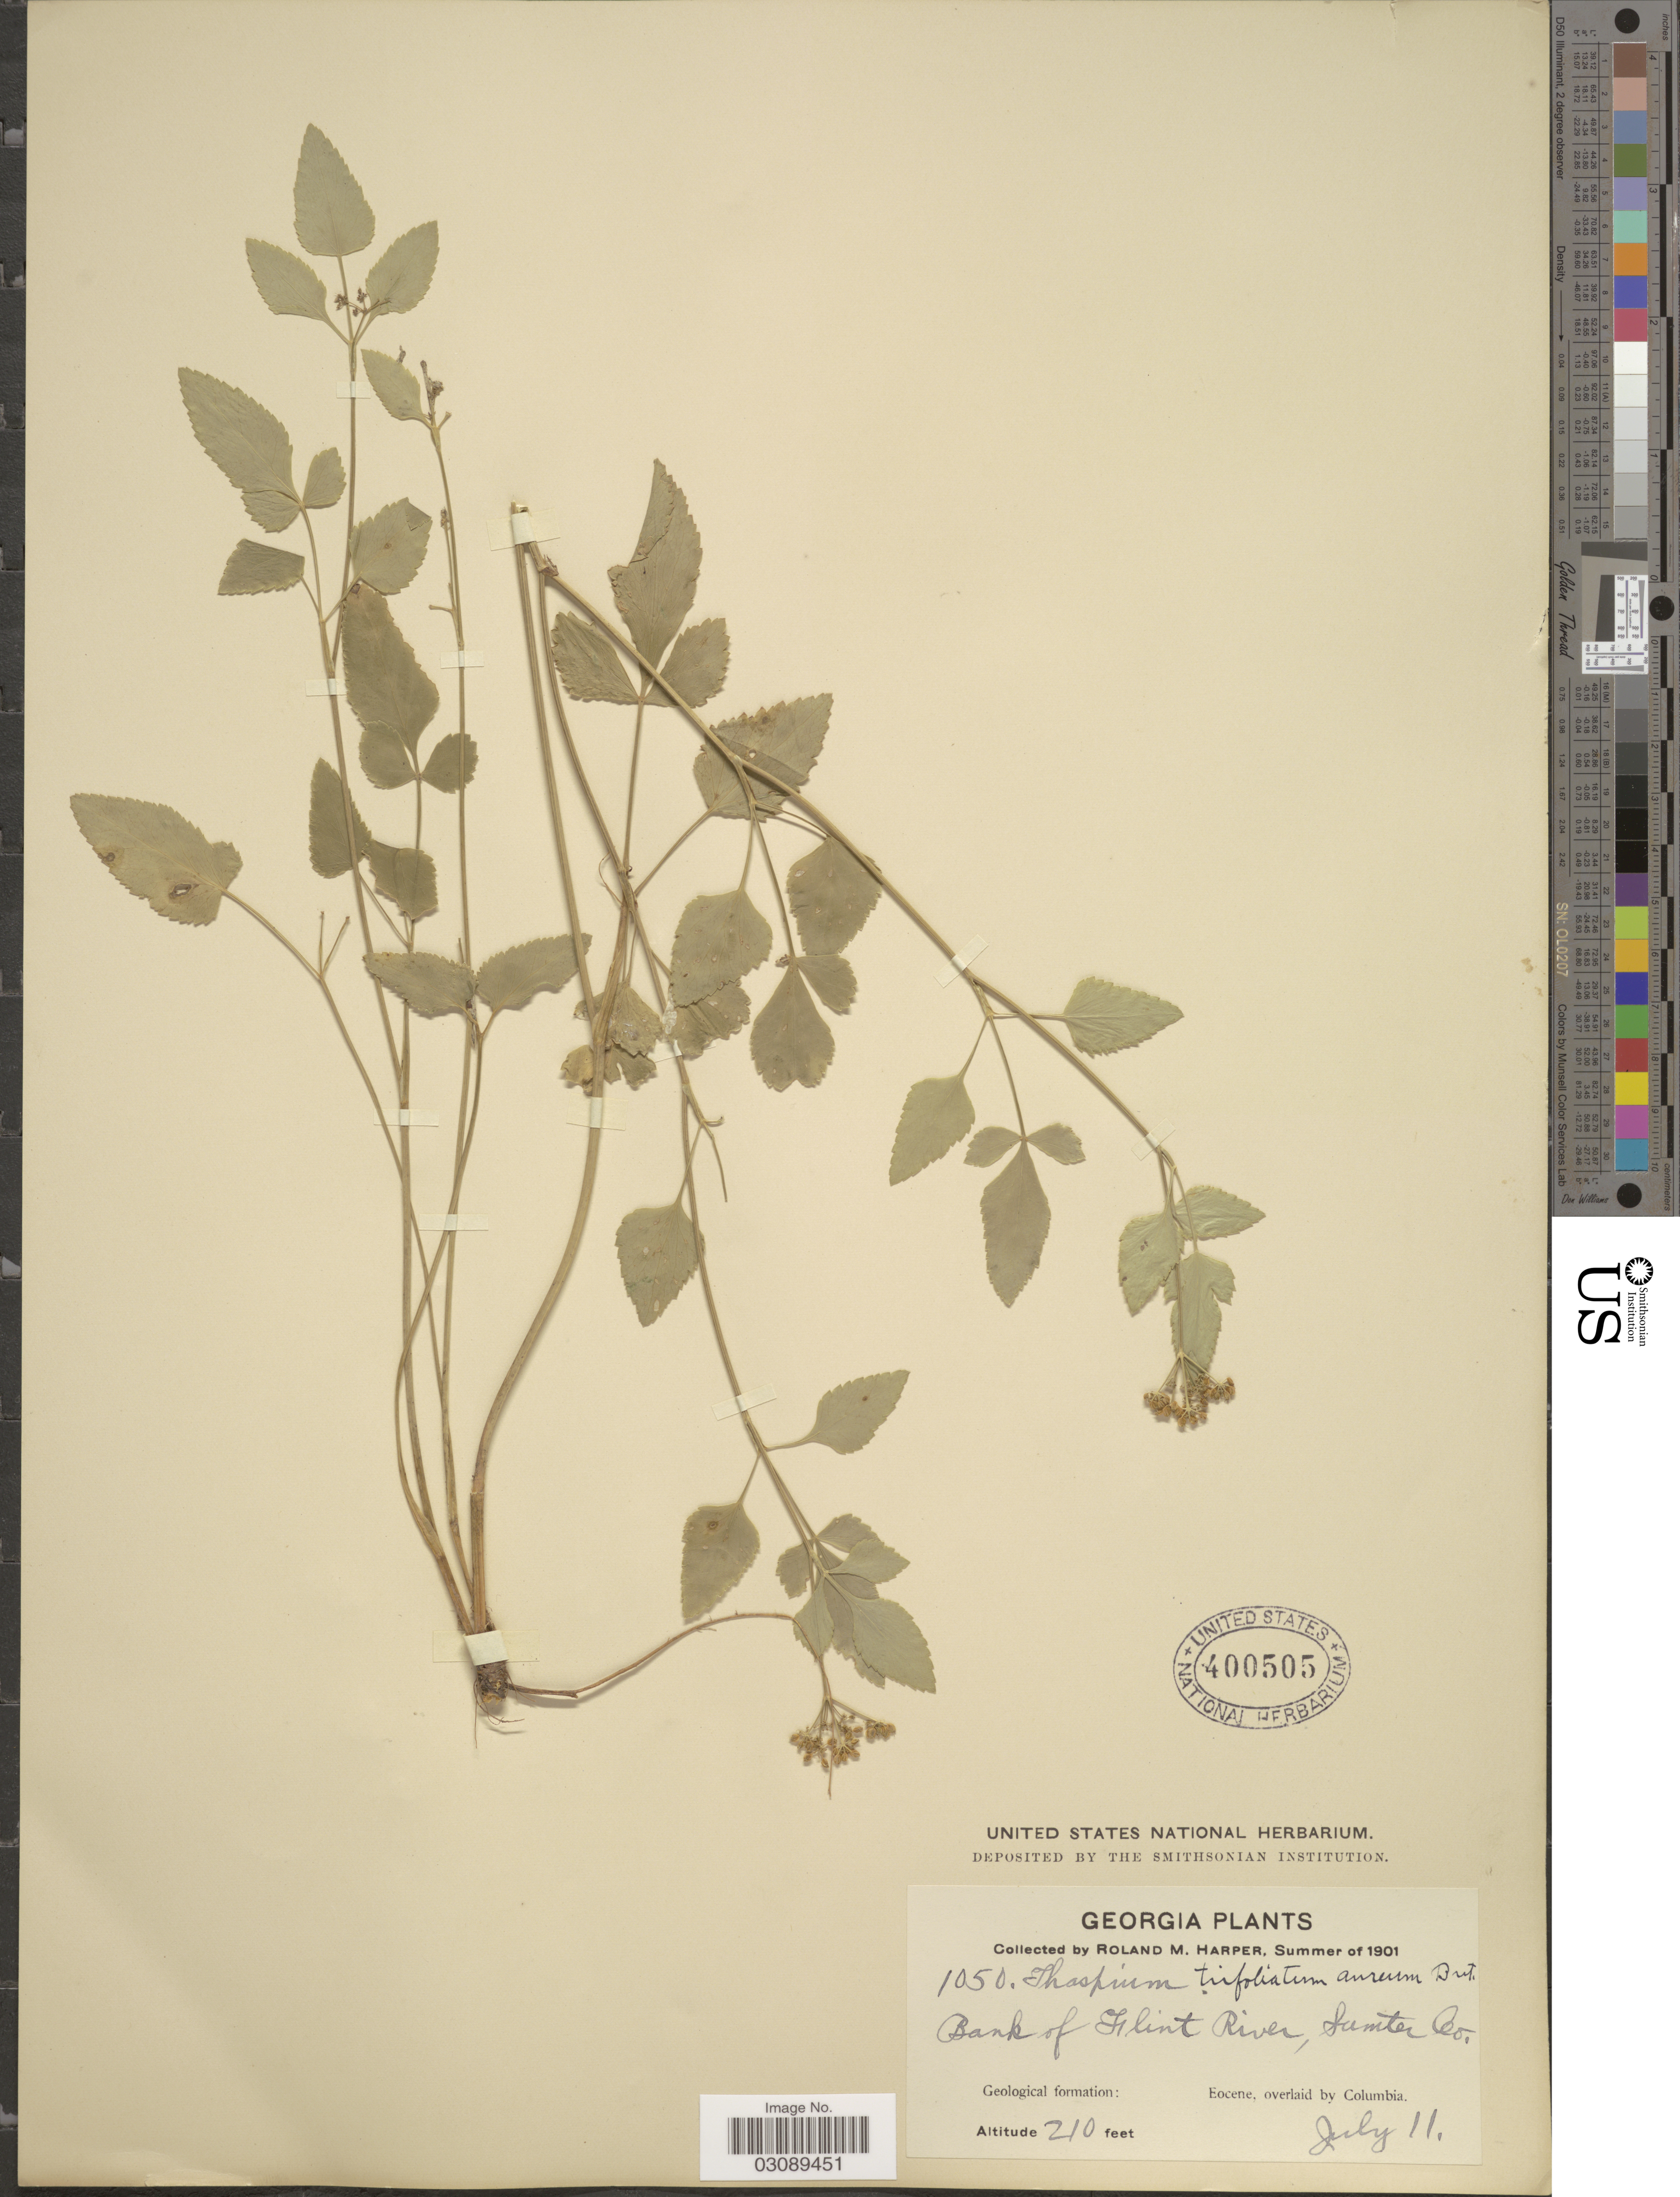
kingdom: Plantae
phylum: Tracheophyta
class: Magnoliopsida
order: Apiales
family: Apiaceae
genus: Thaspium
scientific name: Thaspium aureum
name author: (L.) Nutt.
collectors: R. M. Harper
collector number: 1050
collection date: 1901-07-11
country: United States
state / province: Georgia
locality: Bank of Flint River, Sumter Co.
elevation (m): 64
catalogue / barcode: US 400505